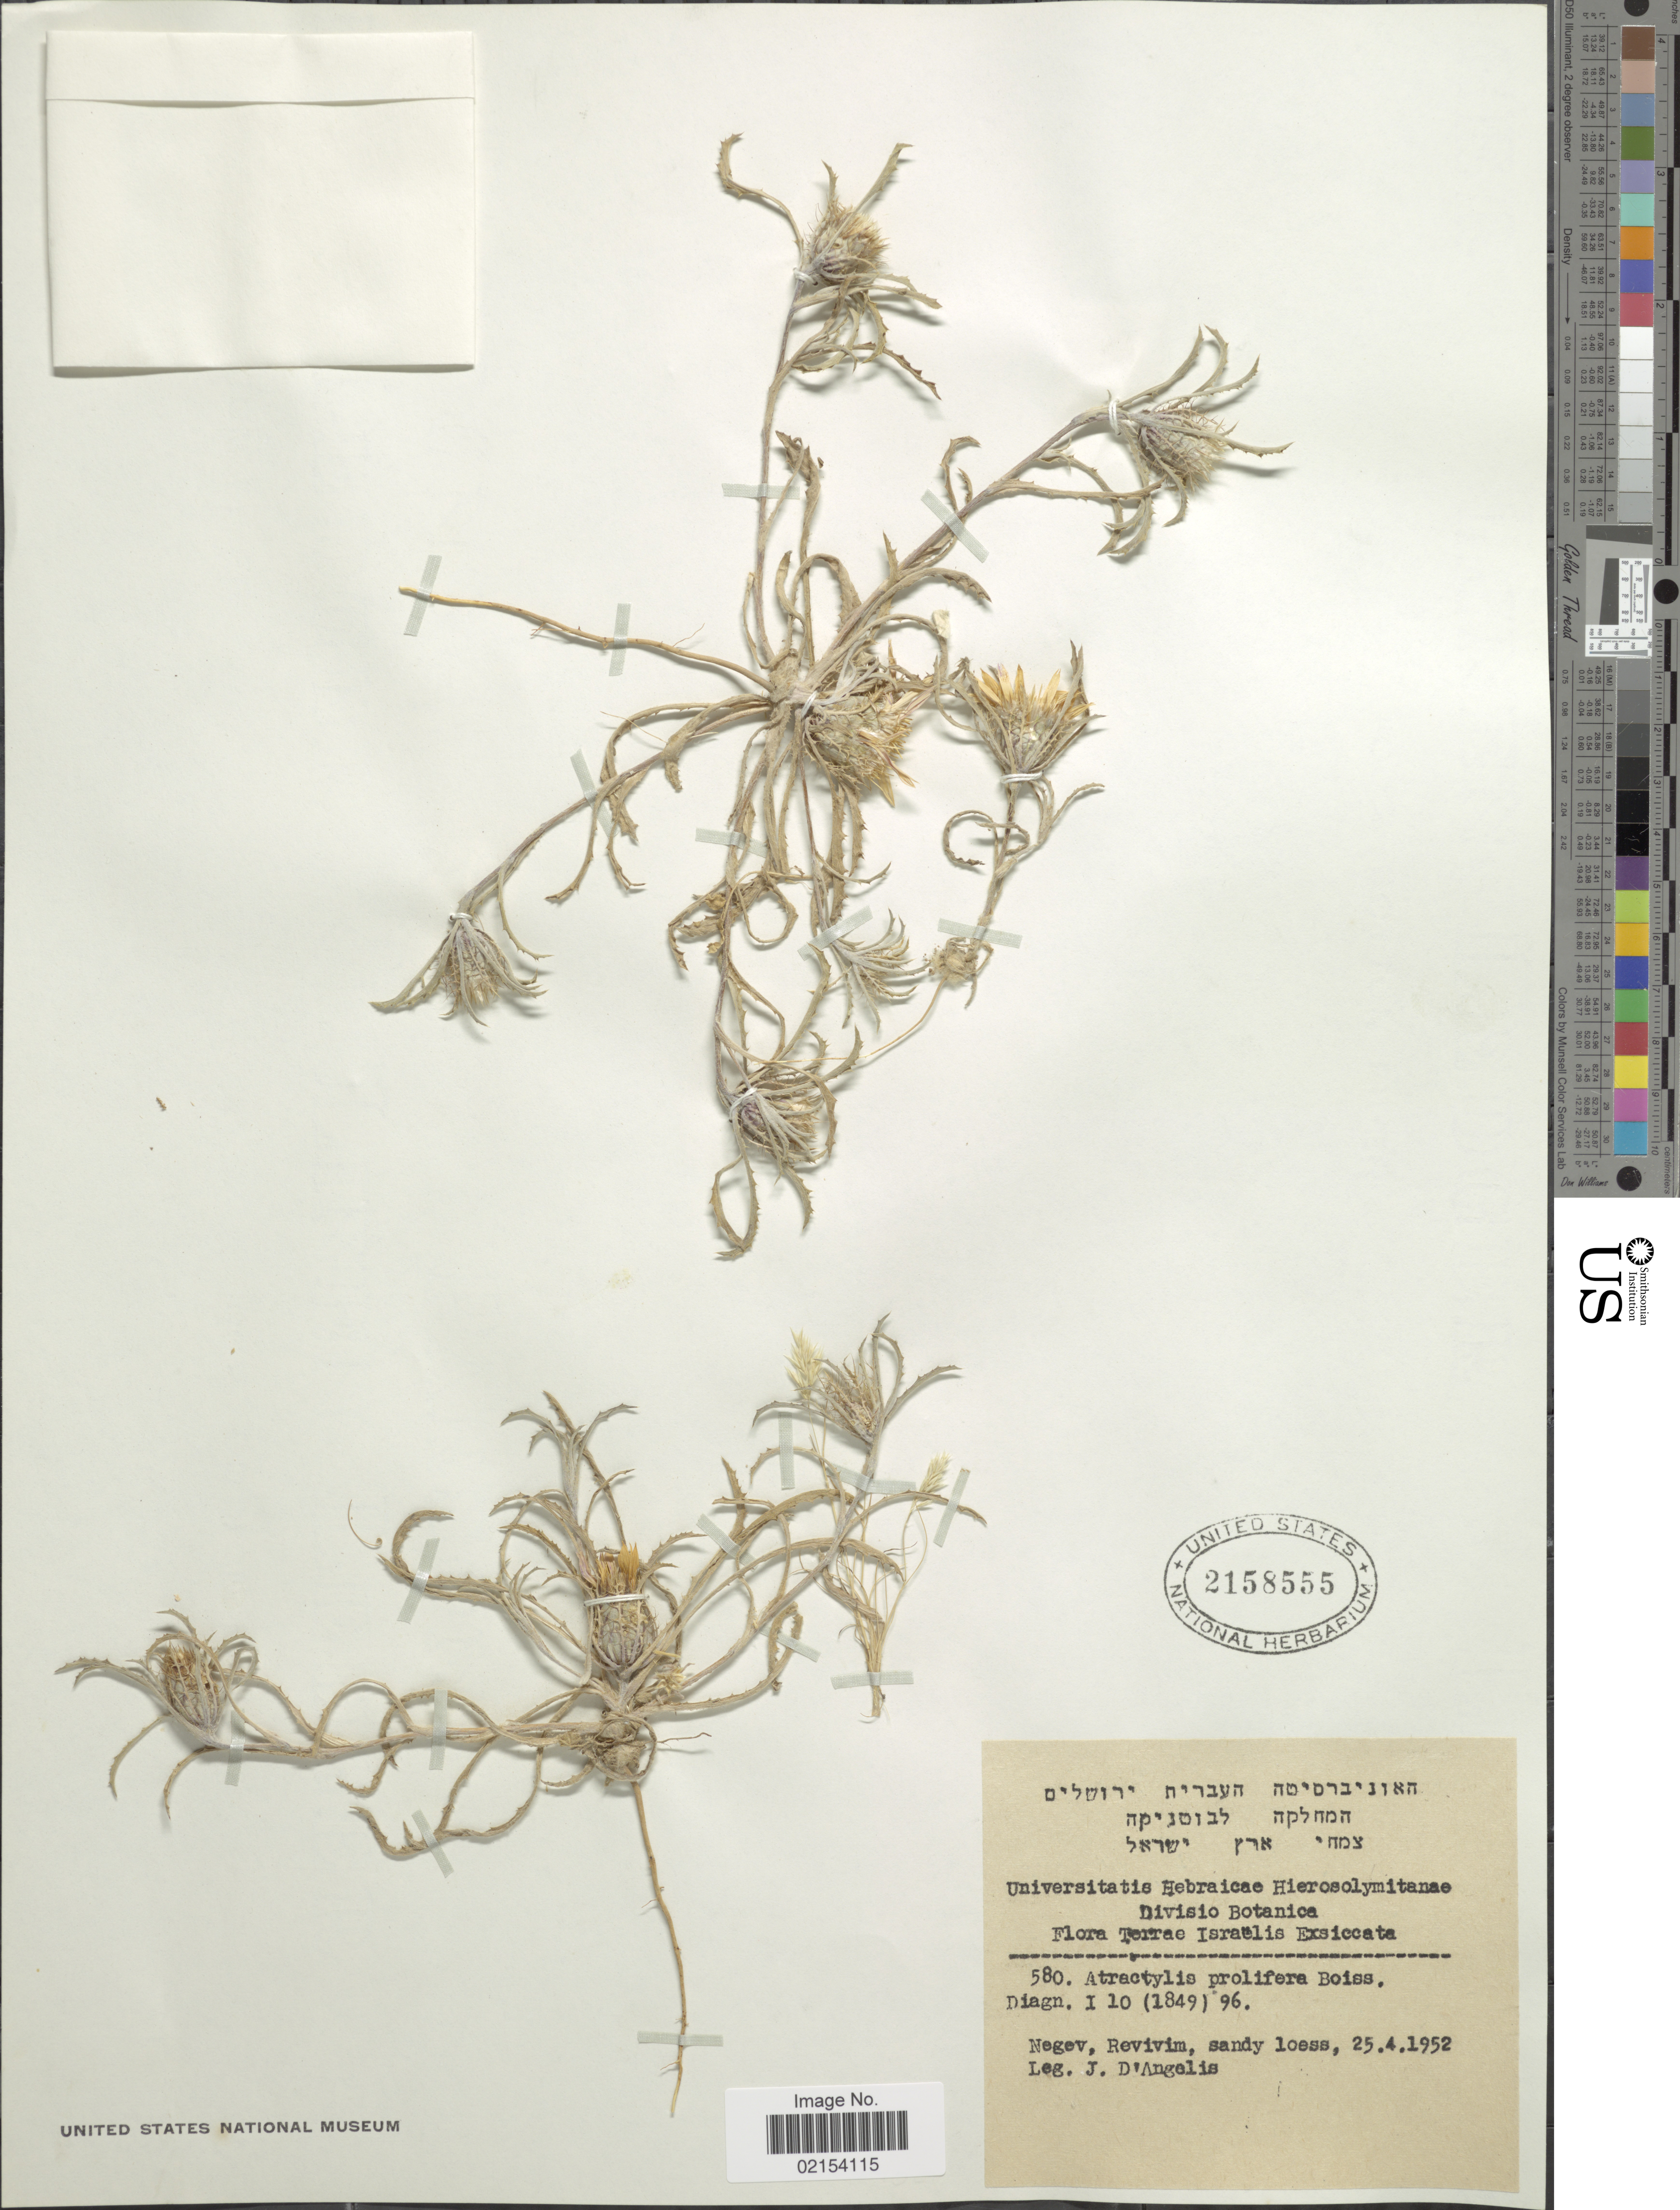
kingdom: Plantae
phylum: Tracheophyta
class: Magnoliopsida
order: Asterales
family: Asteraceae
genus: Atractylis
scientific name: Atractylis prolifera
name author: Boiss.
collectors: J. D'angelis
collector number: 580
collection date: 1952-04-25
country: Israel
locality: Negev, Revivem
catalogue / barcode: US 2158555